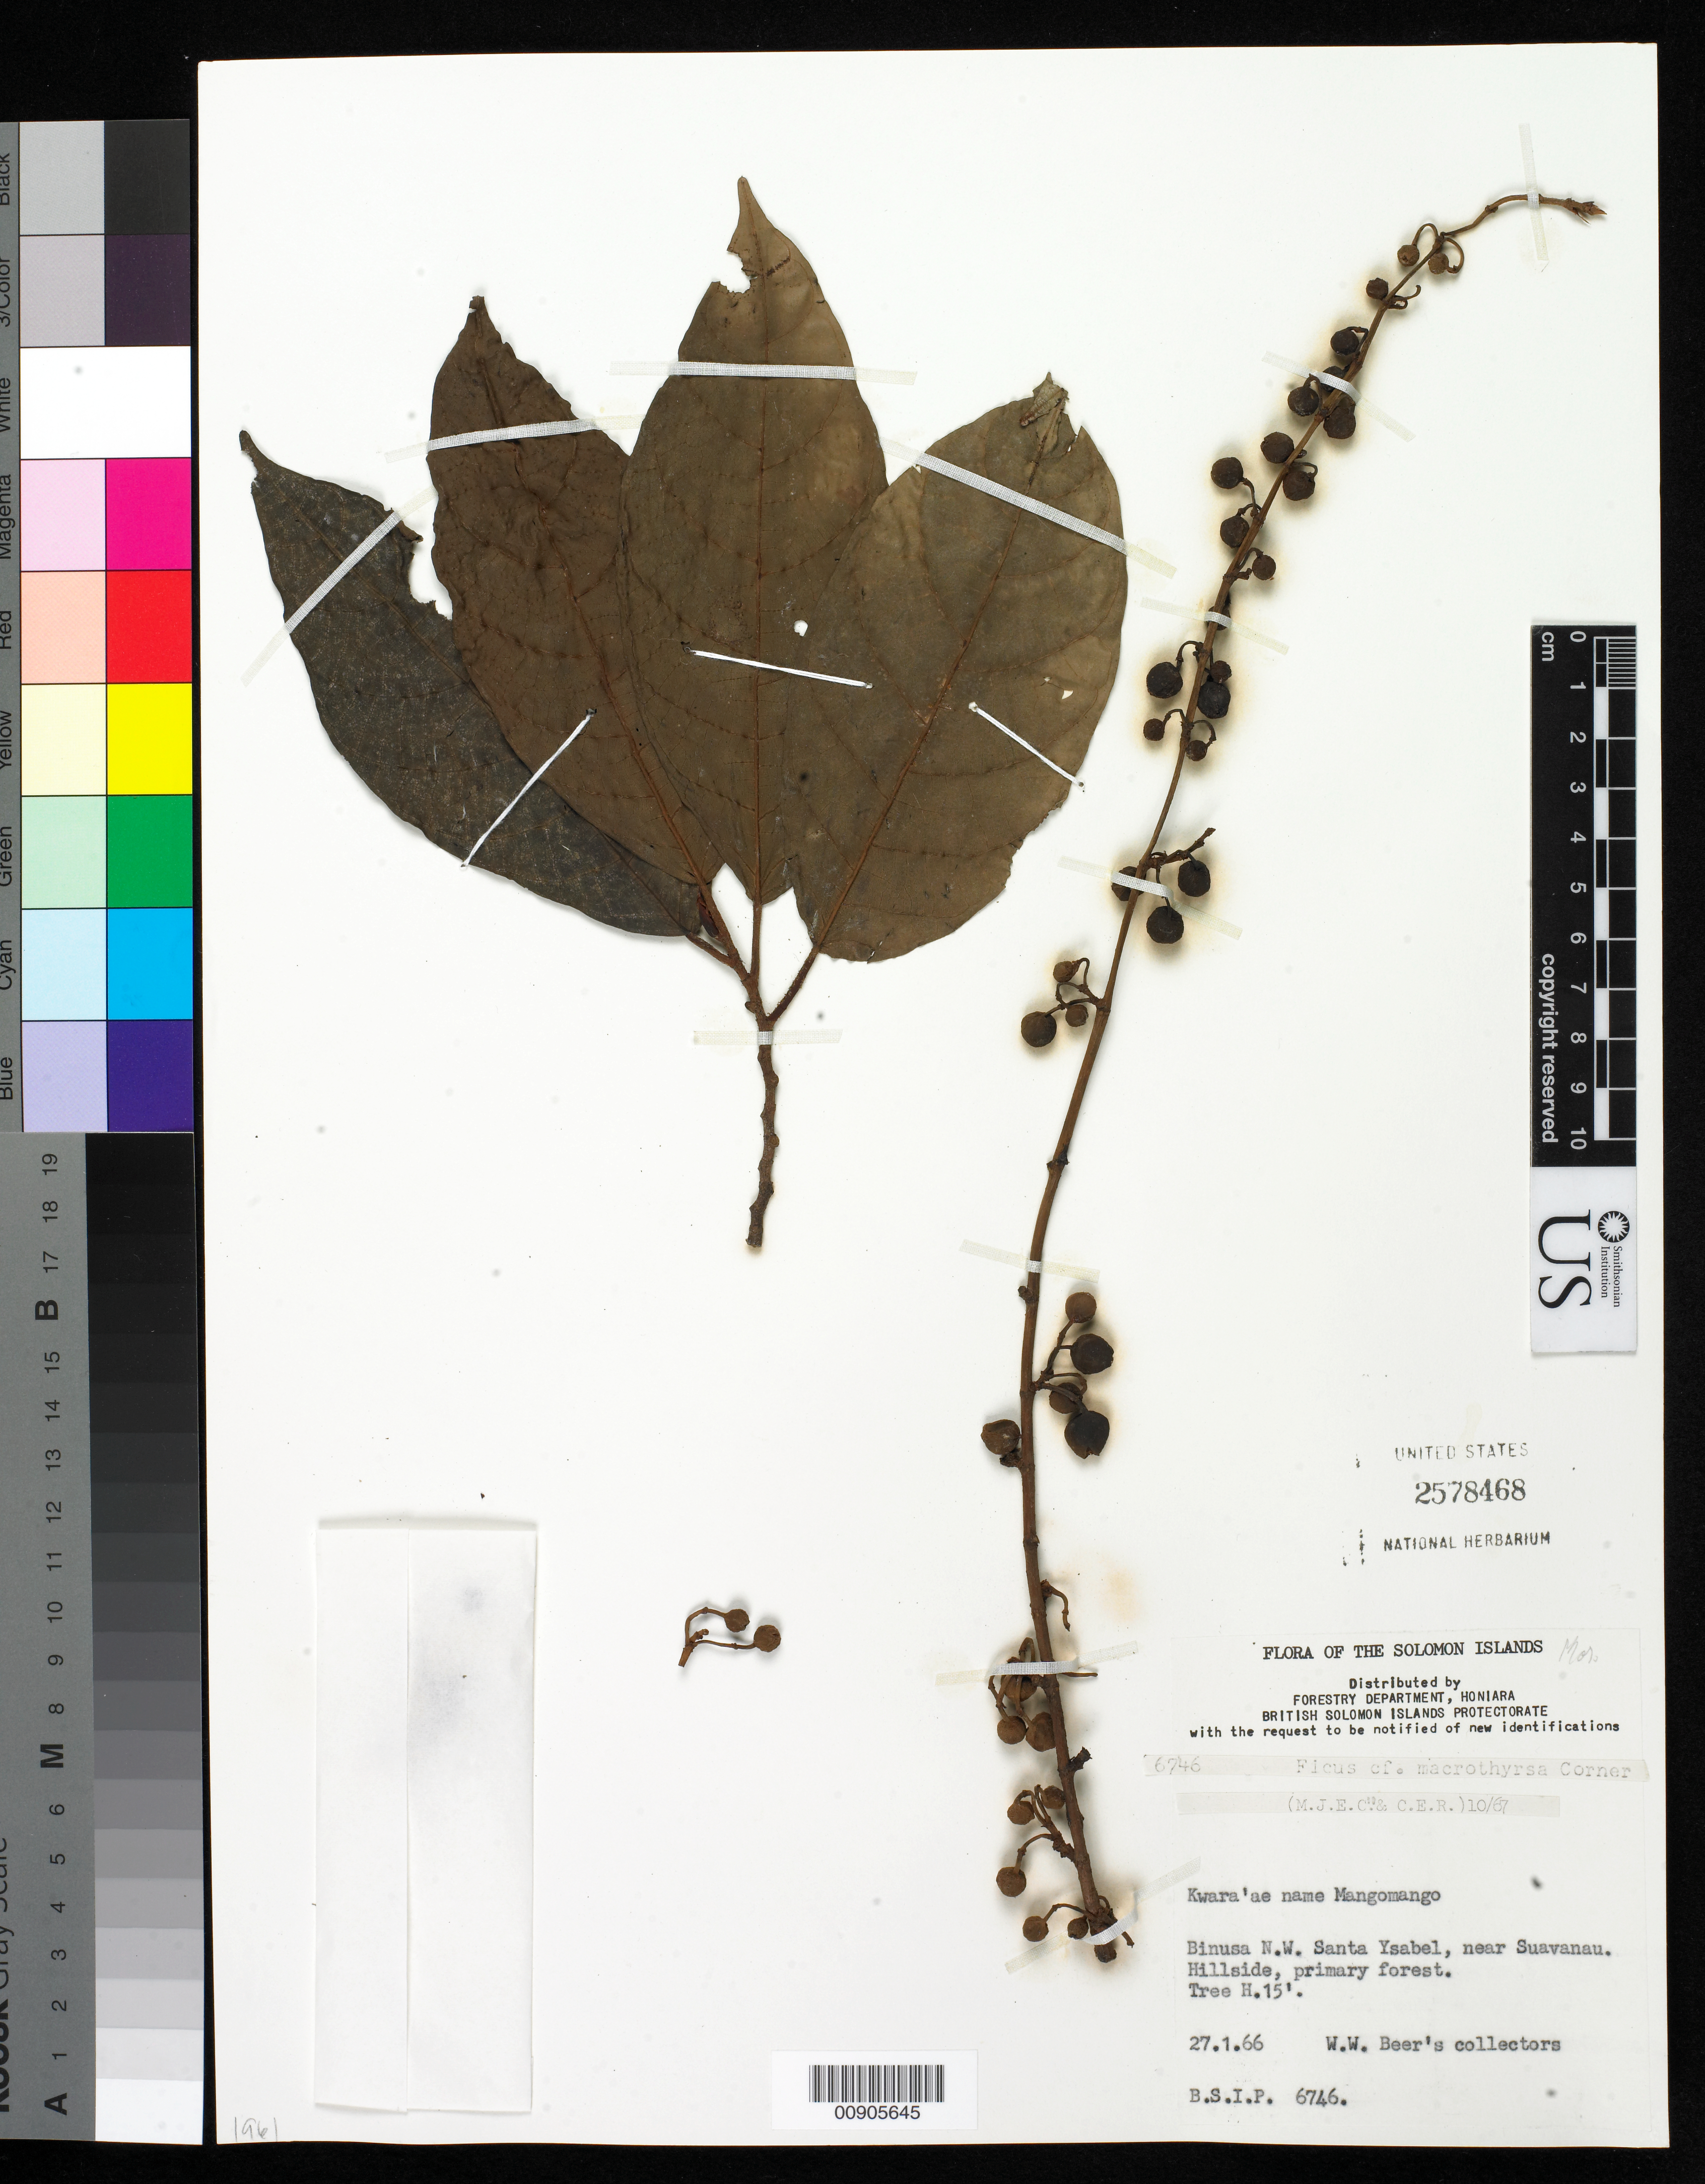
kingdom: Plantae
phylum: Tracheophyta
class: Magnoliopsida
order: Rosales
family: Moraceae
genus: Ficus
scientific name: Ficus macrothyrsa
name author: Corner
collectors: W. Beer's Collectors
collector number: BSIP 6746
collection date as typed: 27 Jan 1966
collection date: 1966-01-27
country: Solomon Islands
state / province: Isabel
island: Santa Isabel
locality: Binusa, near Suavanau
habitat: Primary forest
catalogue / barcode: US 2578468